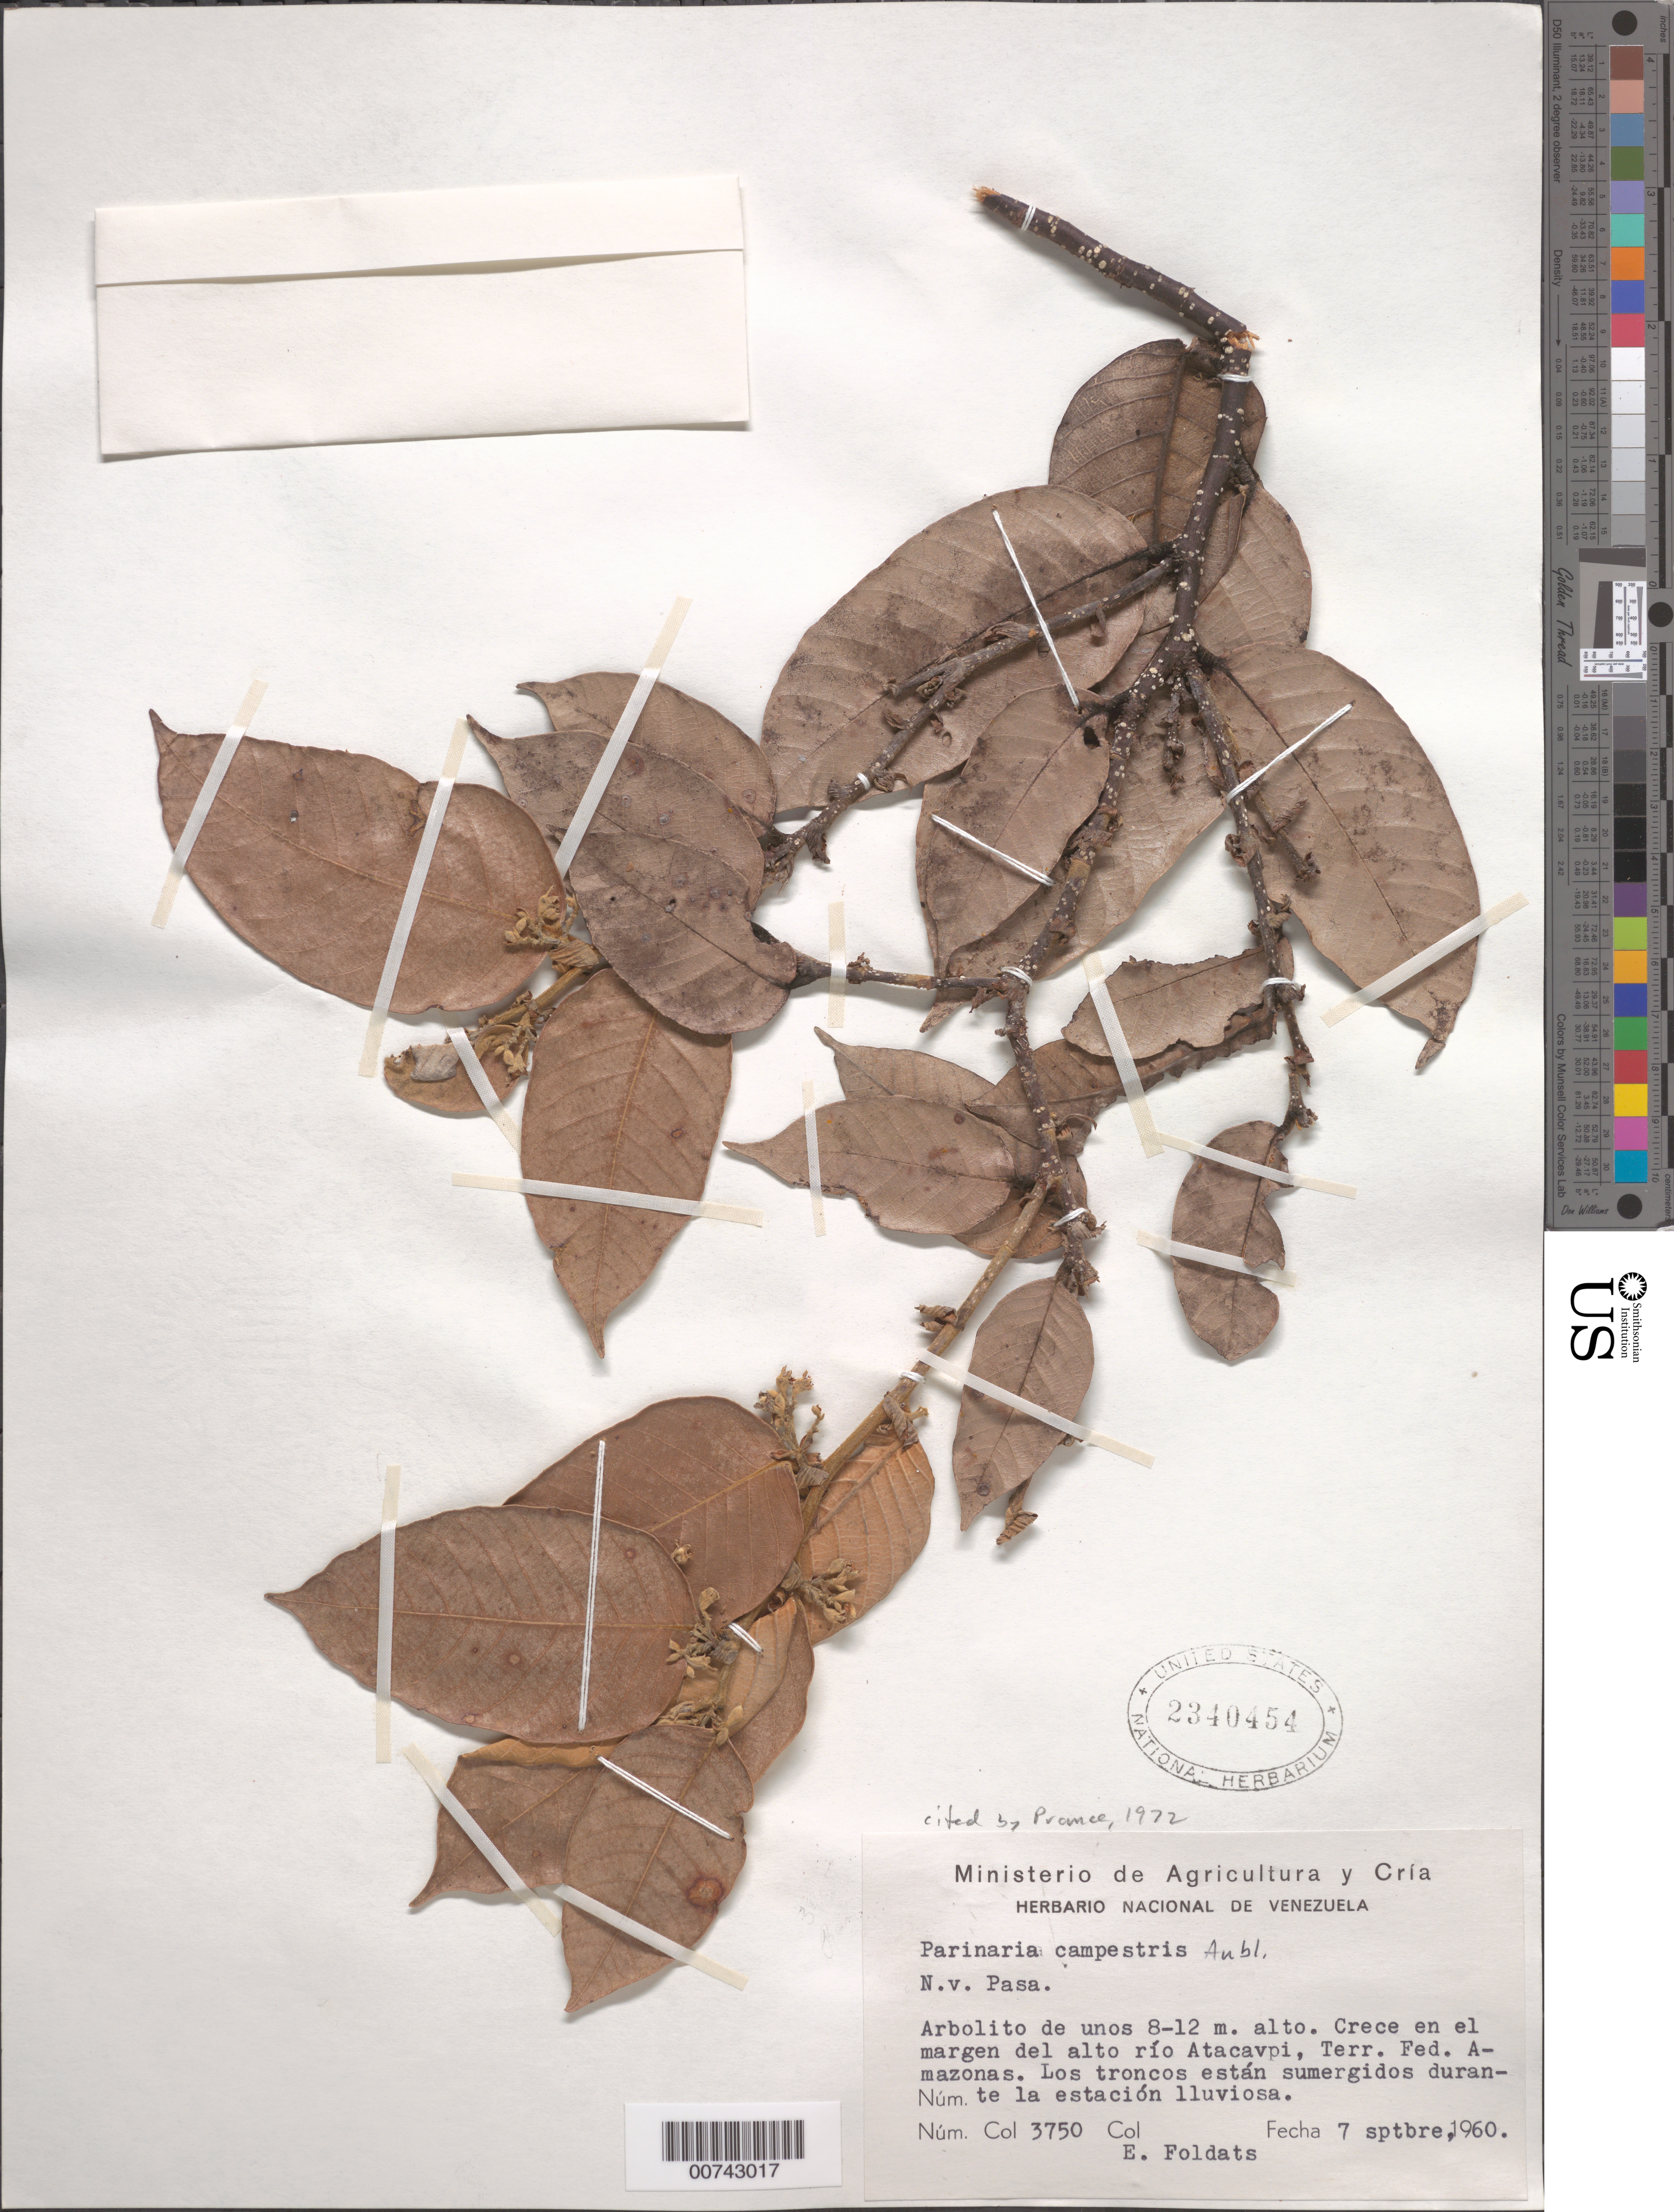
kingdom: Plantae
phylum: Tracheophyta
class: Magnoliopsida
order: Malpighiales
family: Chrysobalanaceae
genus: Parinari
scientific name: Parinari campestris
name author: Aubl.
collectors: E. Foldats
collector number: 3750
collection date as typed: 7-Sep-60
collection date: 1960-09-07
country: Venezuela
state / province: Amazonas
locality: Río Atacavi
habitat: Crece en los margenes del alto río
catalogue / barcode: US 2340454